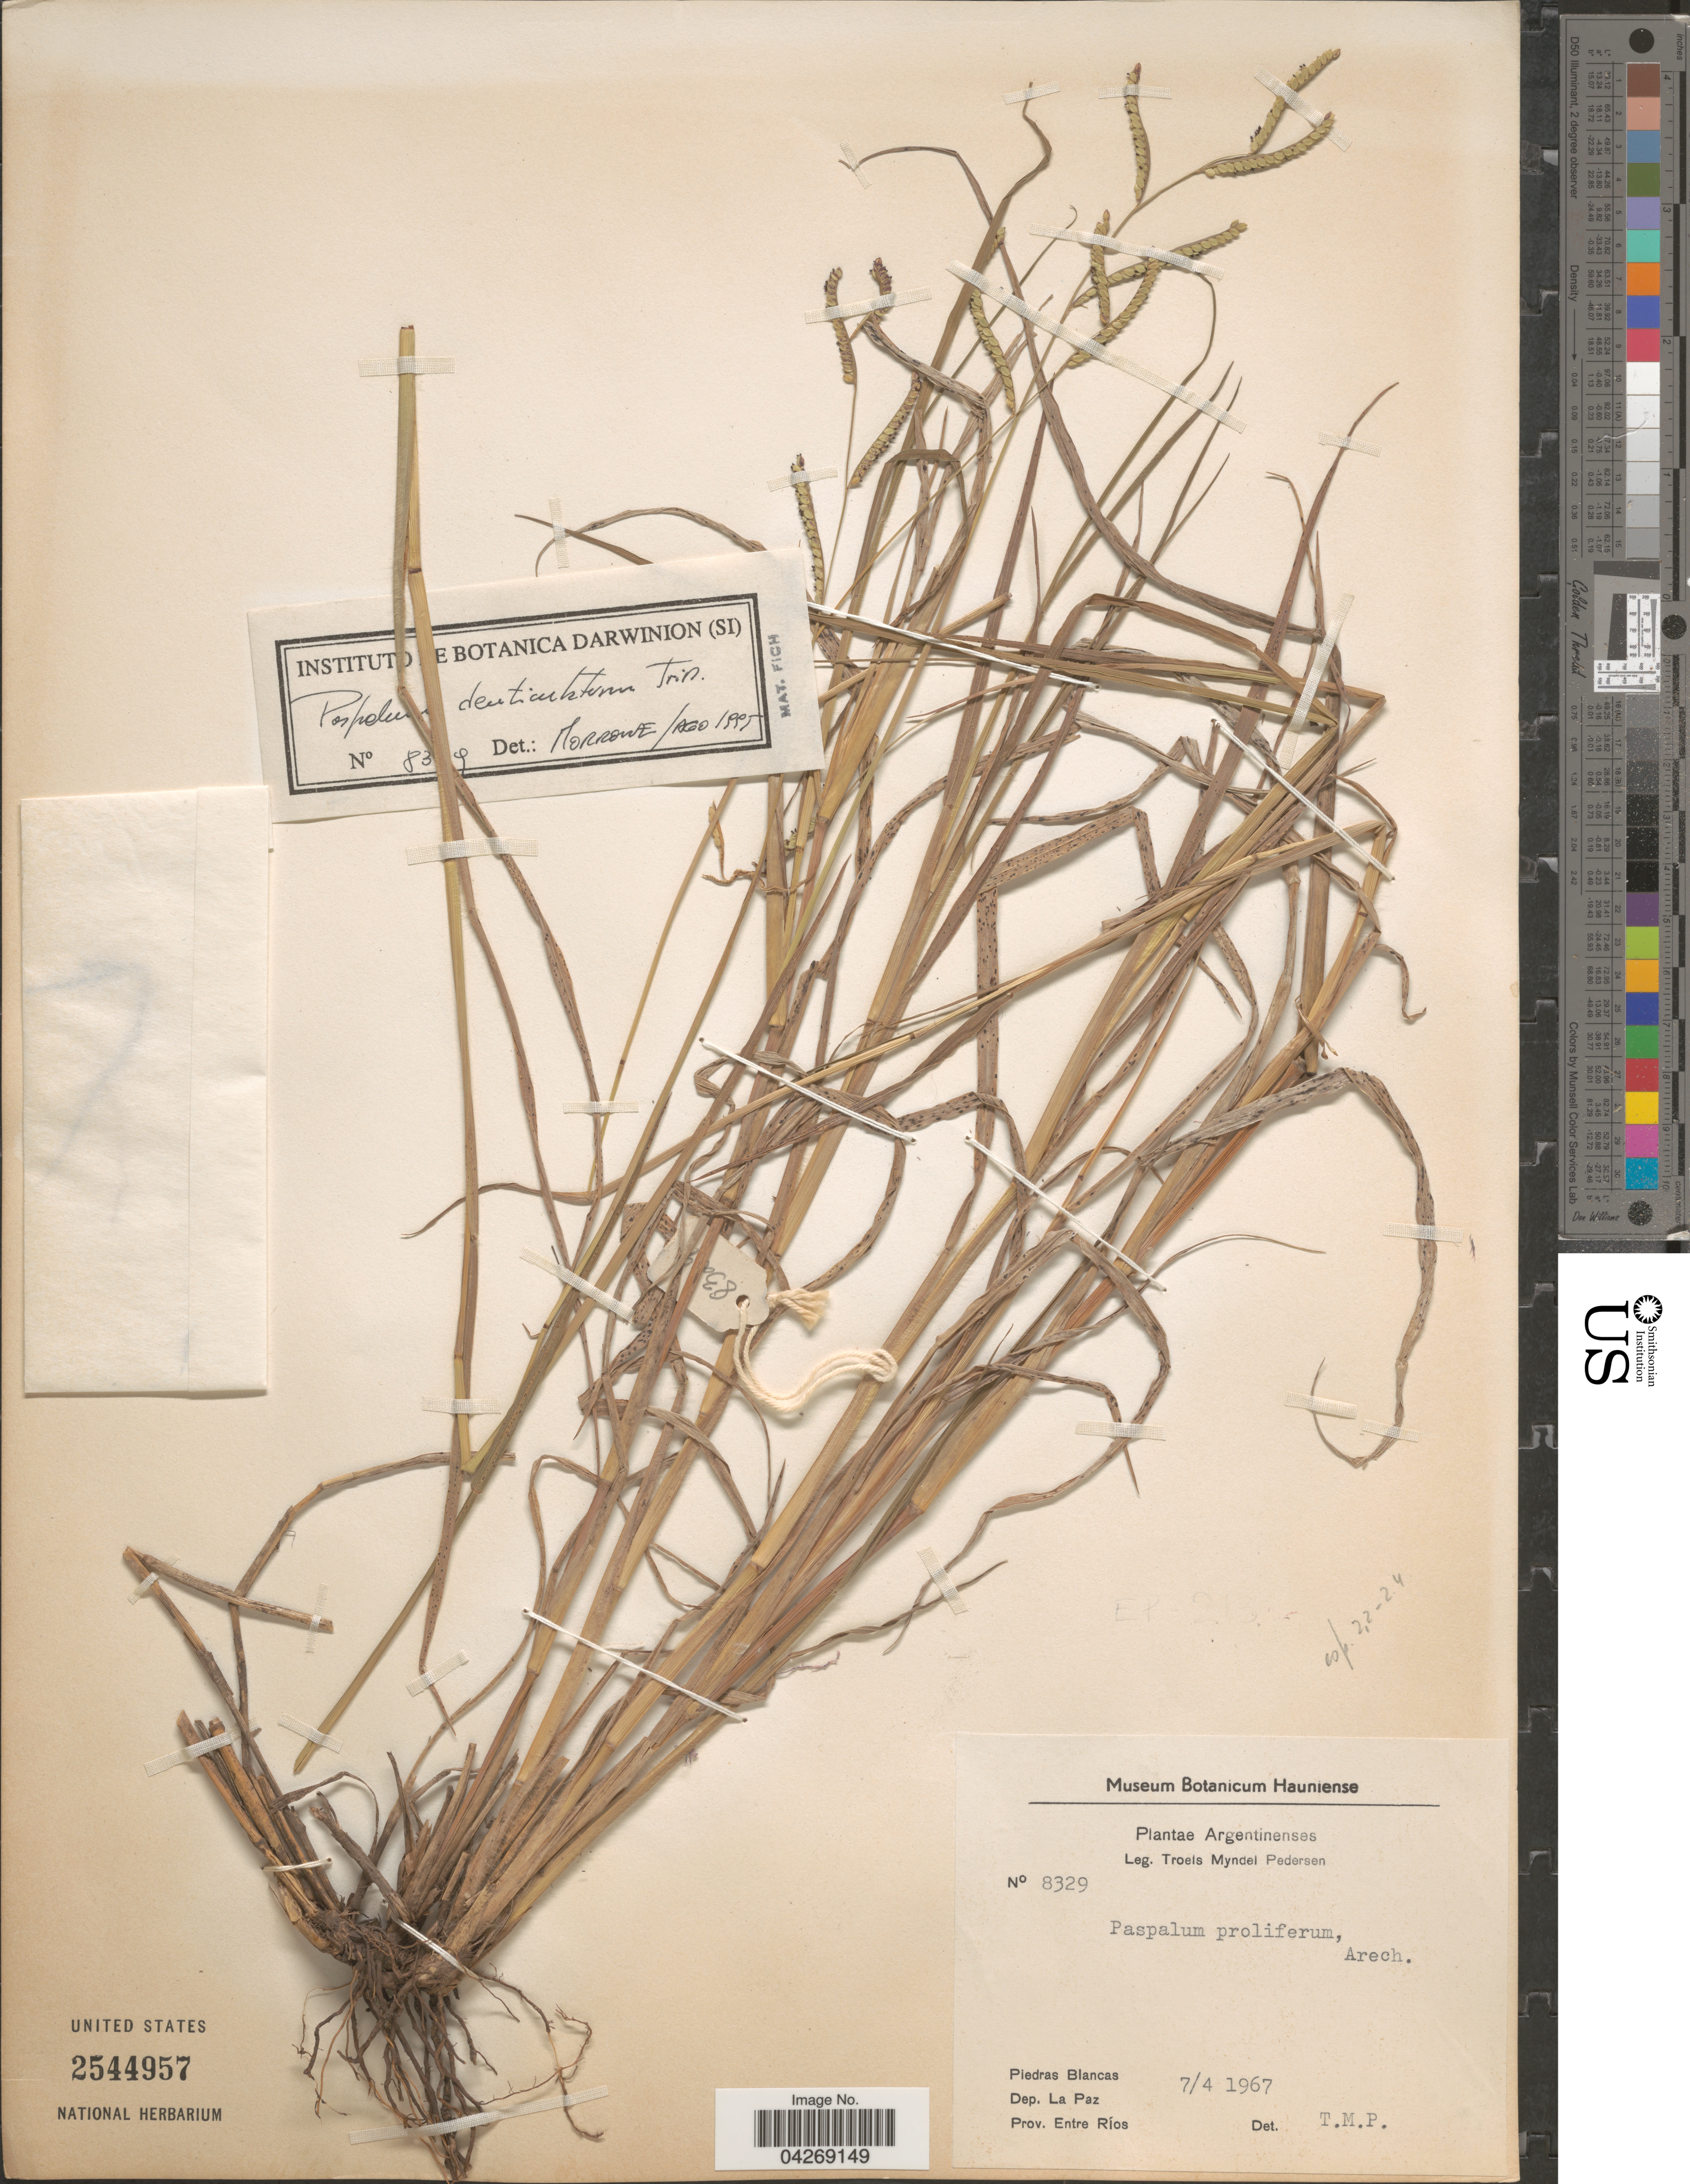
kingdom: Plantae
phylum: Tracheophyta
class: Liliopsida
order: Poales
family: Poaceae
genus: Paspalum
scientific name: Paspalum denticulatum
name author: Trin.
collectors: T. Pederson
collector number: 8329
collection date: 1967-04-07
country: Argentina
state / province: Entre Rios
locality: Piedras Blancas. Dep. La Paz.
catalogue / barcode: US 2544957